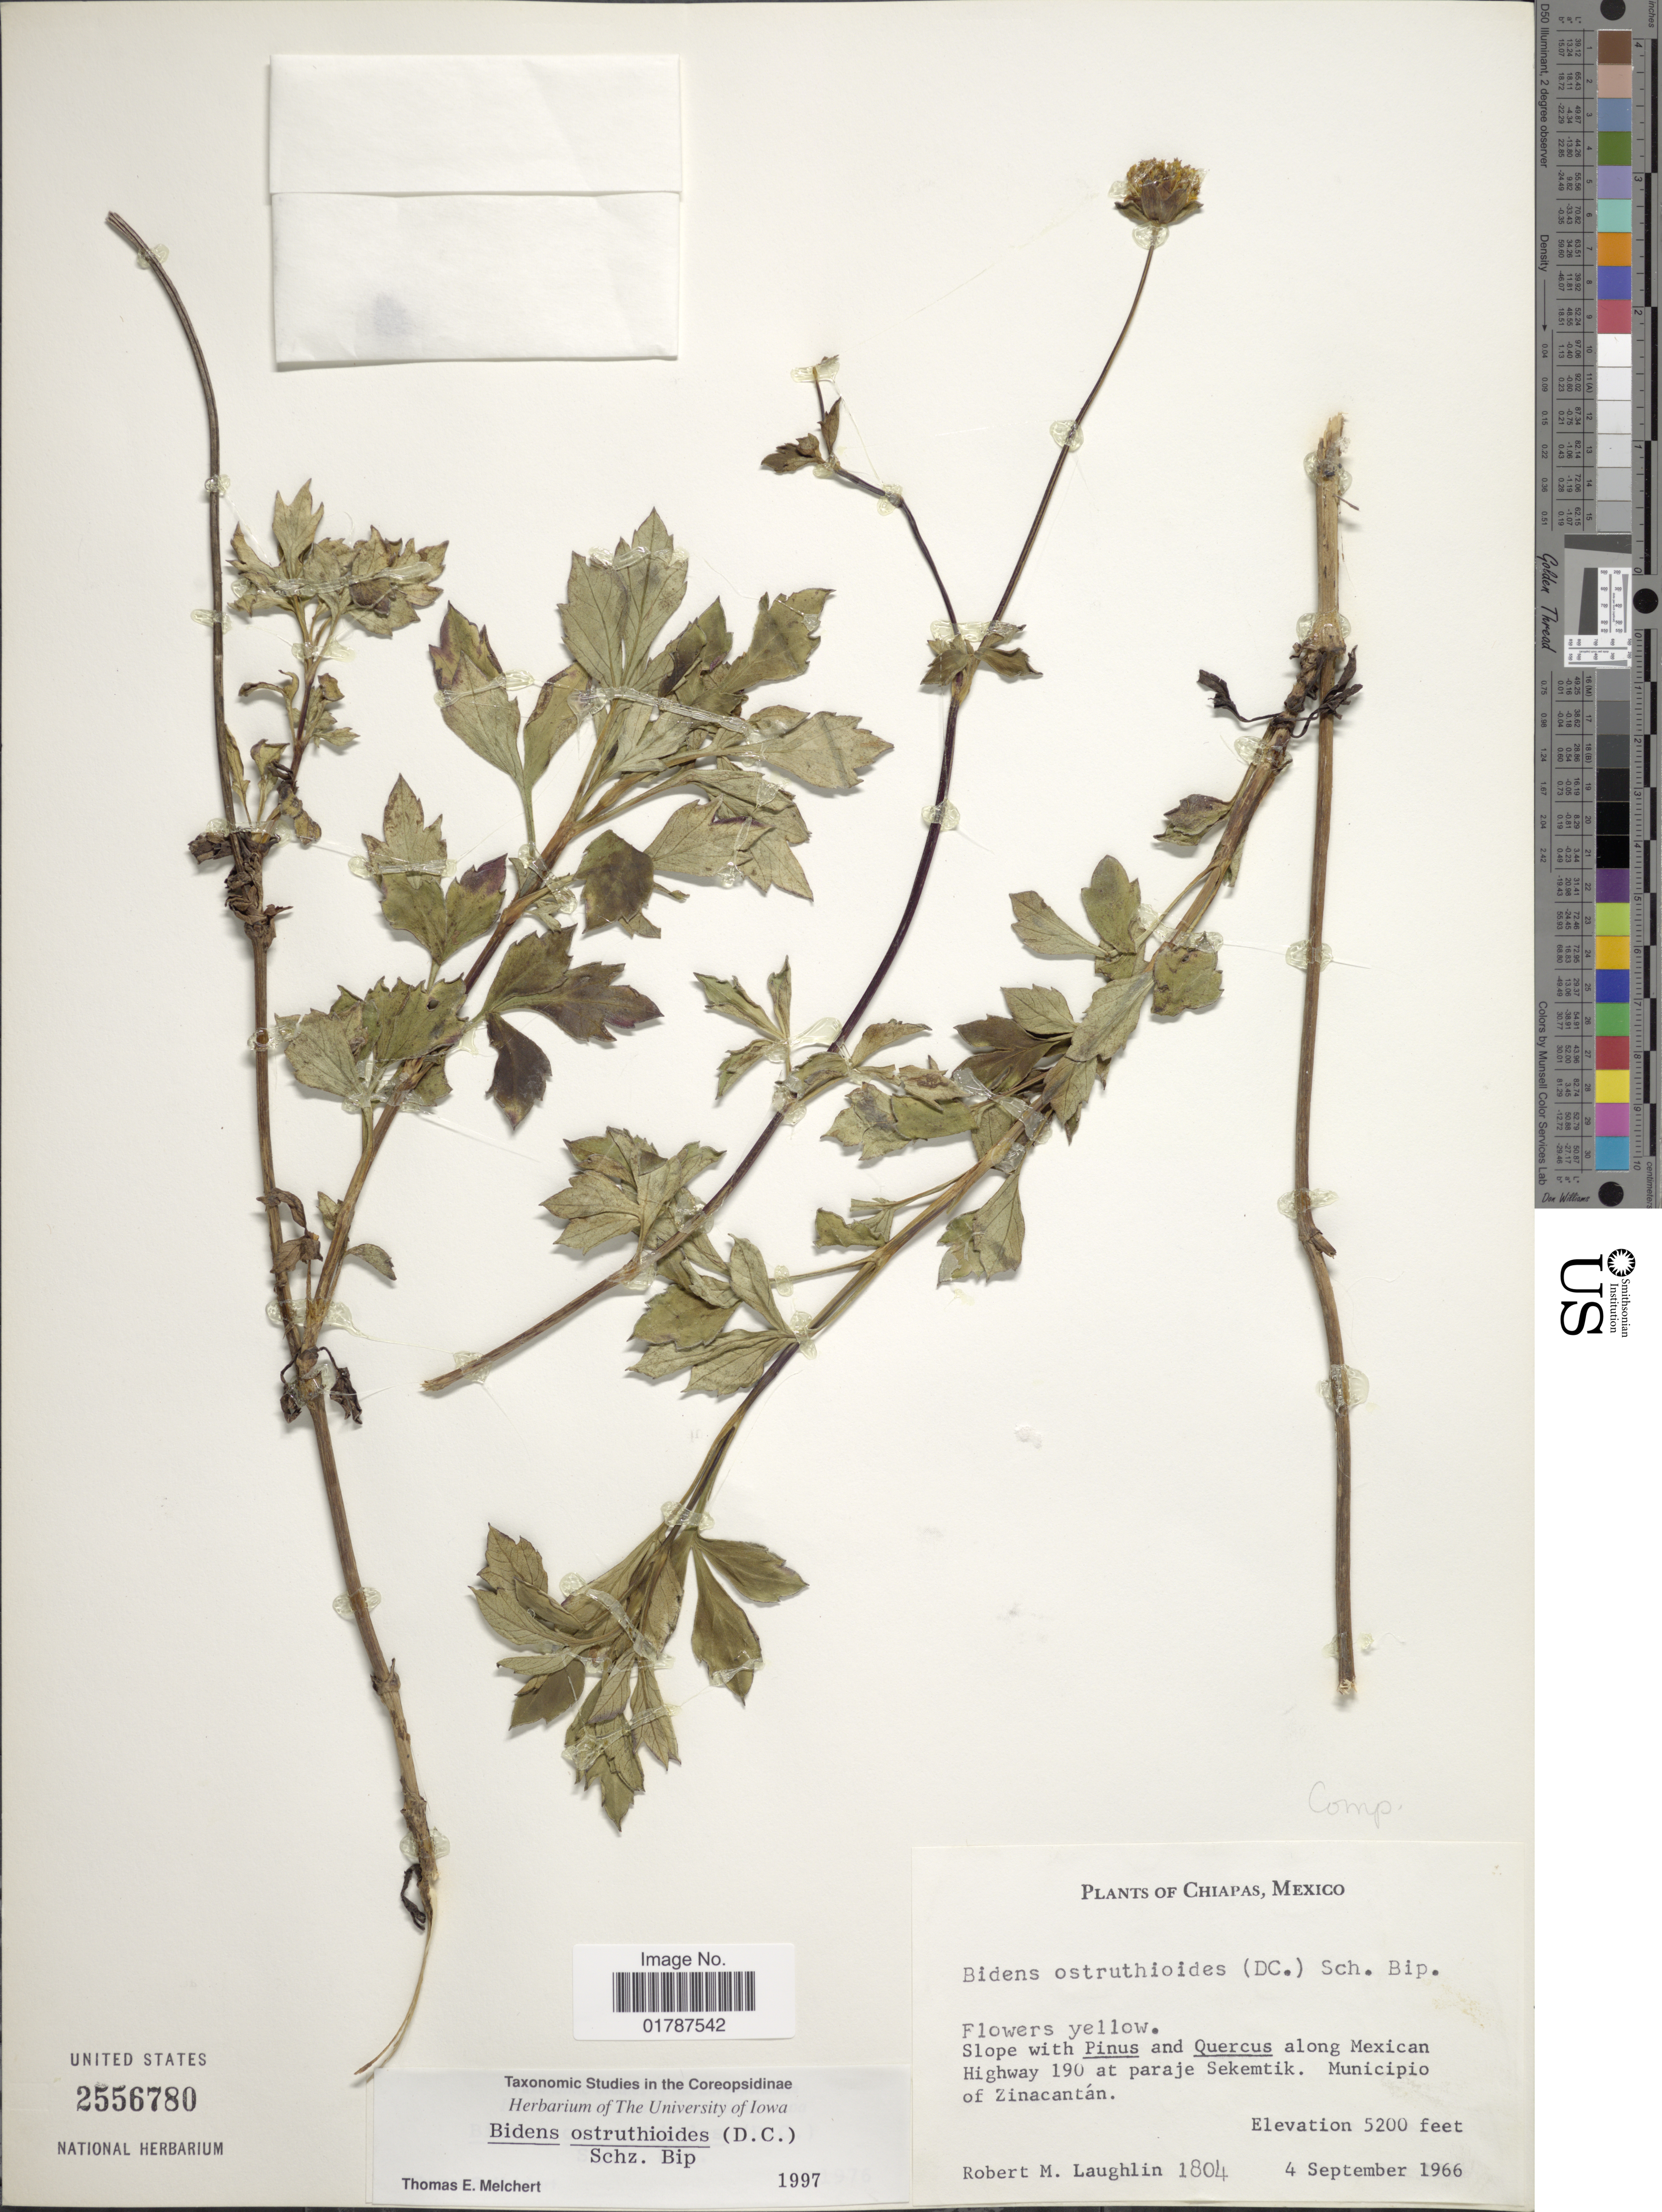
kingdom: Plantae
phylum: Tracheophyta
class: Magnoliopsida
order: Asterales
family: Asteraceae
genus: Bidens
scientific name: Bidens ostruthioides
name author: (DC.) Sch. Bip.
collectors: R. M. Laughlin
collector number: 1804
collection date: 1966-09-04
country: Mexico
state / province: Chiapas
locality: Along Mexican Highway 190 at paraje Sekemtik, Municipio of Zinacantan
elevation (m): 1585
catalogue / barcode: US 2556780